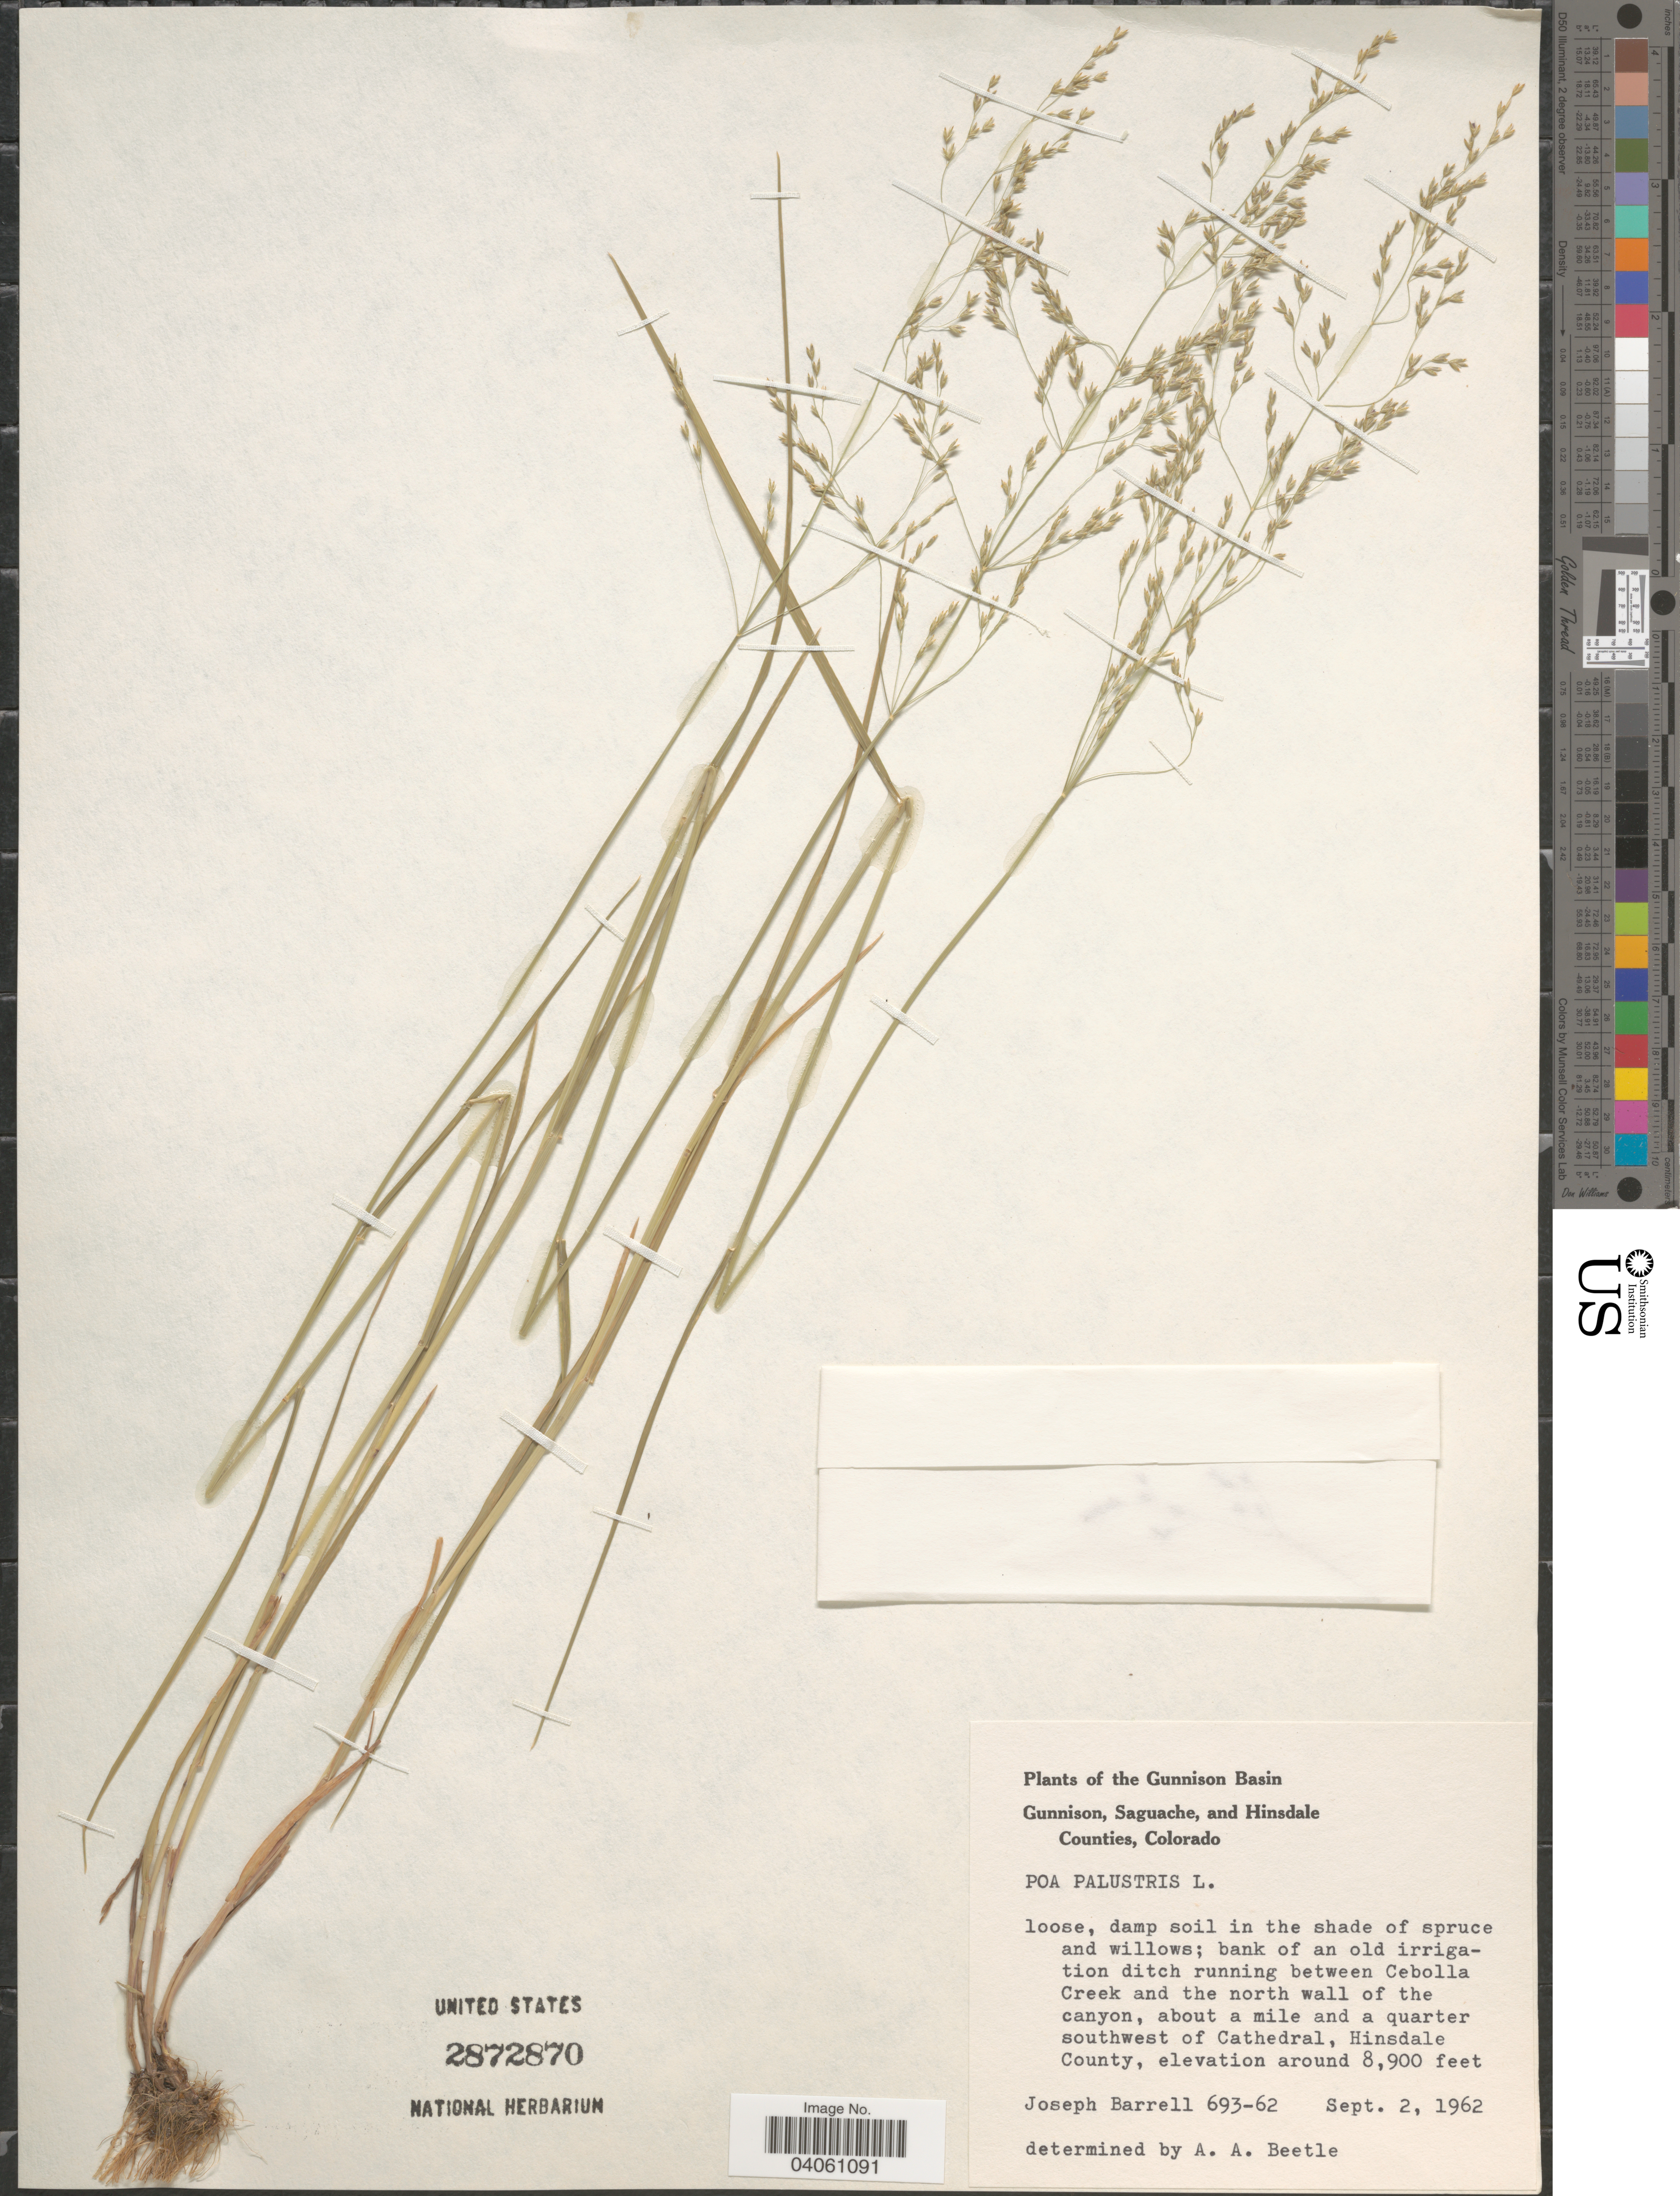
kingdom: Plantae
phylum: Tracheophyta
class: Liliopsida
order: Poales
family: Poaceae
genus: Poa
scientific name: Poa palustris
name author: L.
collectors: J. Barrell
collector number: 693-62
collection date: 1962-09-02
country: United States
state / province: Colorado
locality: Gunnison Basin. In the shade of spruce and willows; bank of an old irrigation ditch running between Cebolla Creek and the north wall of the canyon, about a mile and a quarter southwest of Cathedral, Hinsdale County.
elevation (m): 2713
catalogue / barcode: US 2872870